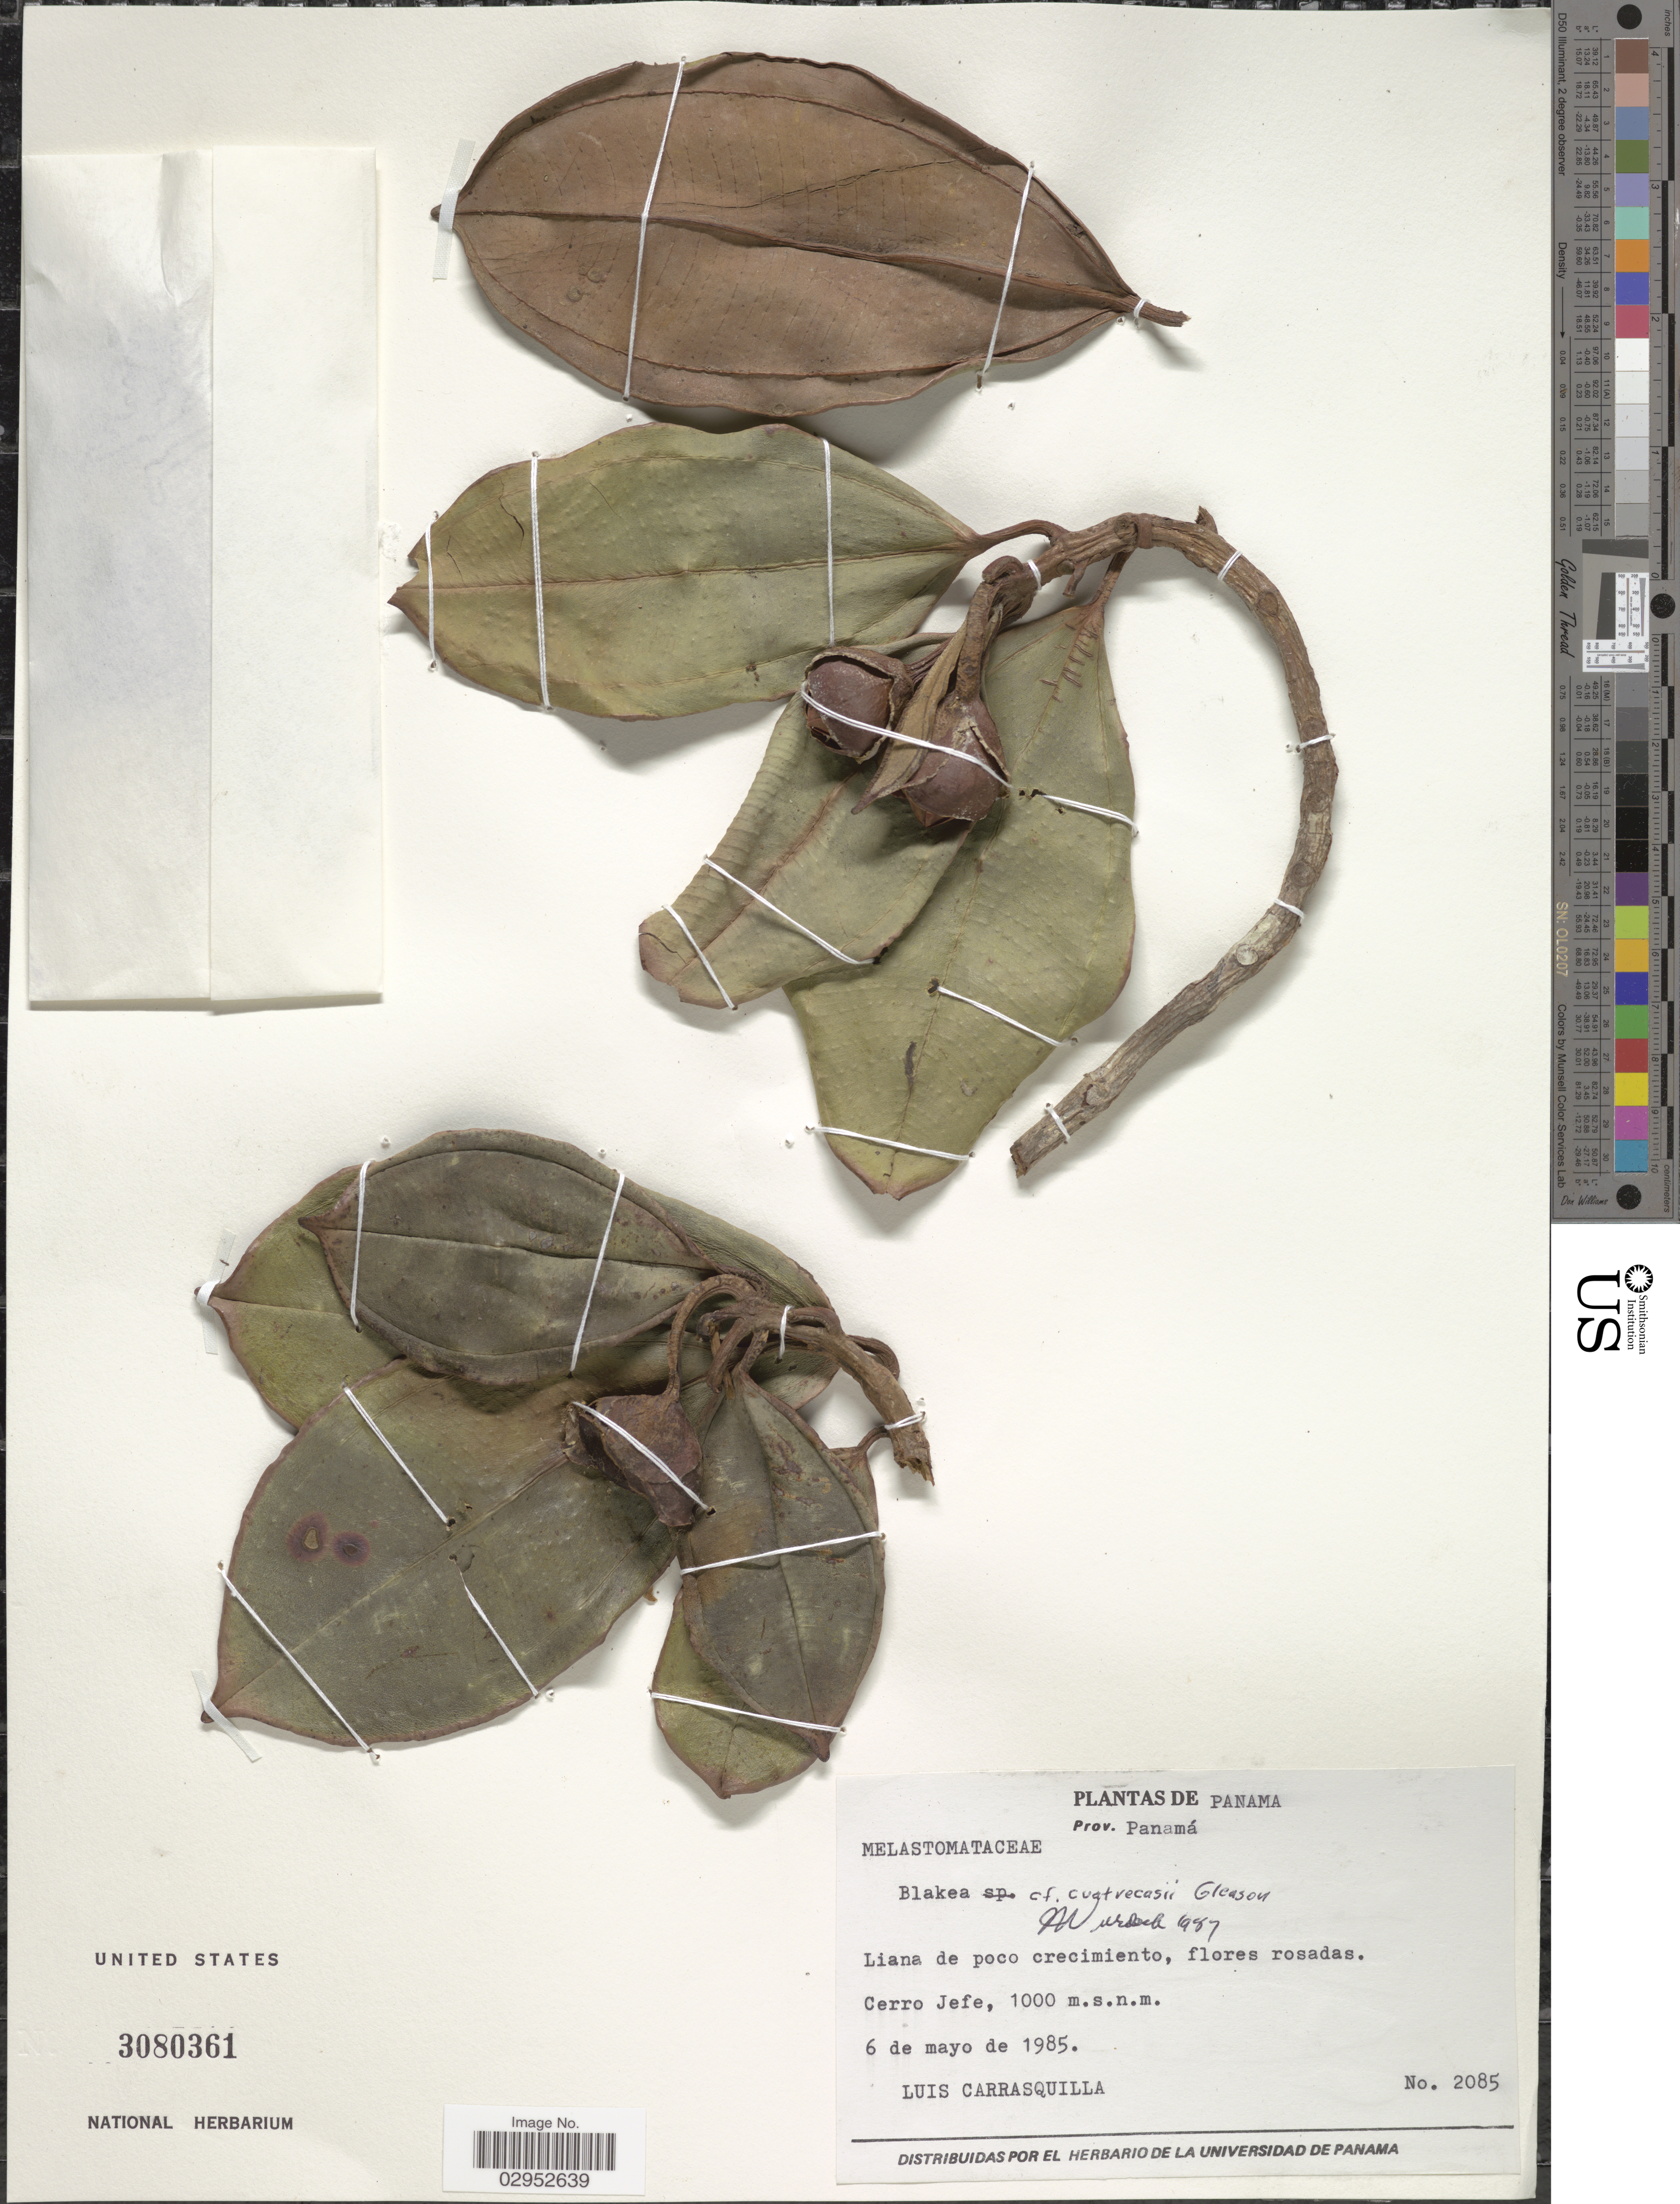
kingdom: Plantae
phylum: Tracheophyta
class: Magnoliopsida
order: Myrtales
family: Melastomataceae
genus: Blakea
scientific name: Blakea cuatrecasii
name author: Gleason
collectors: L. Carrasquilla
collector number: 2085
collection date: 1985-05-06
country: Panama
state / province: Panamá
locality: Cerro Jefe.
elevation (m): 1000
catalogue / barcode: US 3080361